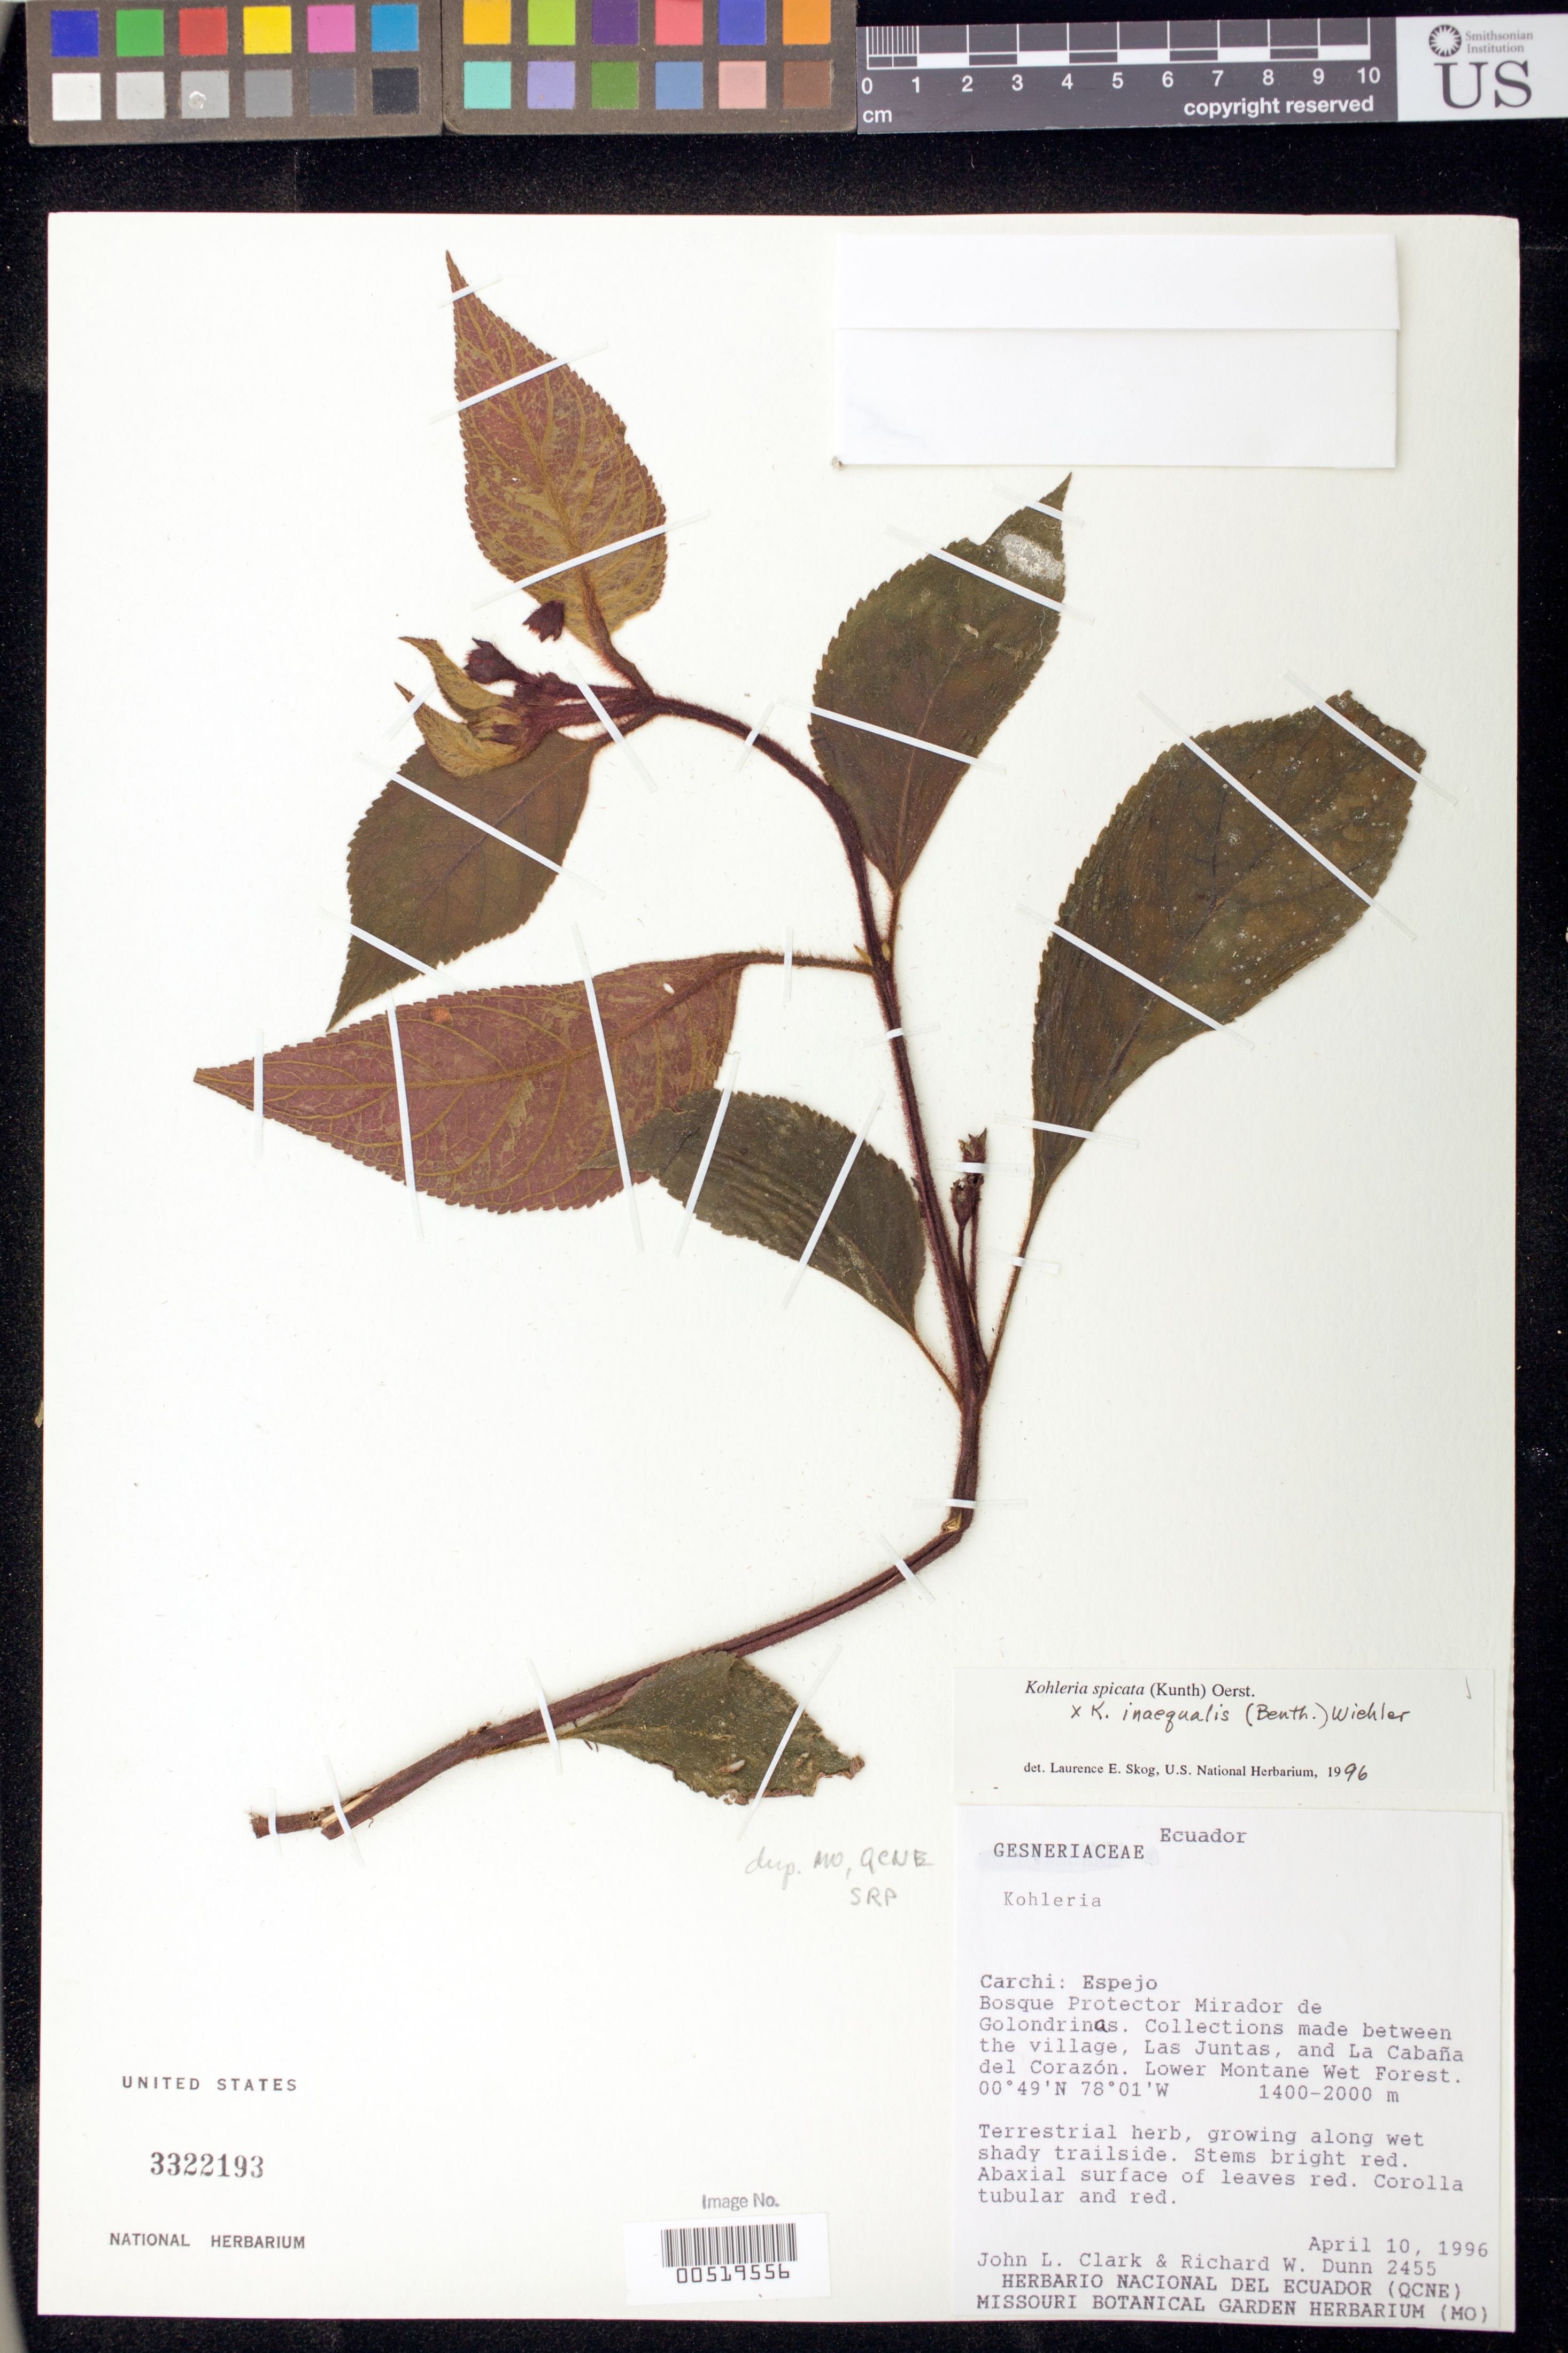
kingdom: Plantae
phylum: Tracheophyta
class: Magnoliopsida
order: Lamiales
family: Gesneriaceae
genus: Kohleria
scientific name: Kohleria hybrid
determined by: Skog, Laurence E.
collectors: J. L. Clark & R. Dunn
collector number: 2455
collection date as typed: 10 Apr 1996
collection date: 1996-04-10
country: Ecuador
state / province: Carchi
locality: Espejo; Bosque Protector Mirador de Golondrinas; between the village, Las Juntas, and La Cabaña del Corazón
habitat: Lower montane wet forest; growing along wet shady trailside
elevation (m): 1400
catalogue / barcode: US 3322193